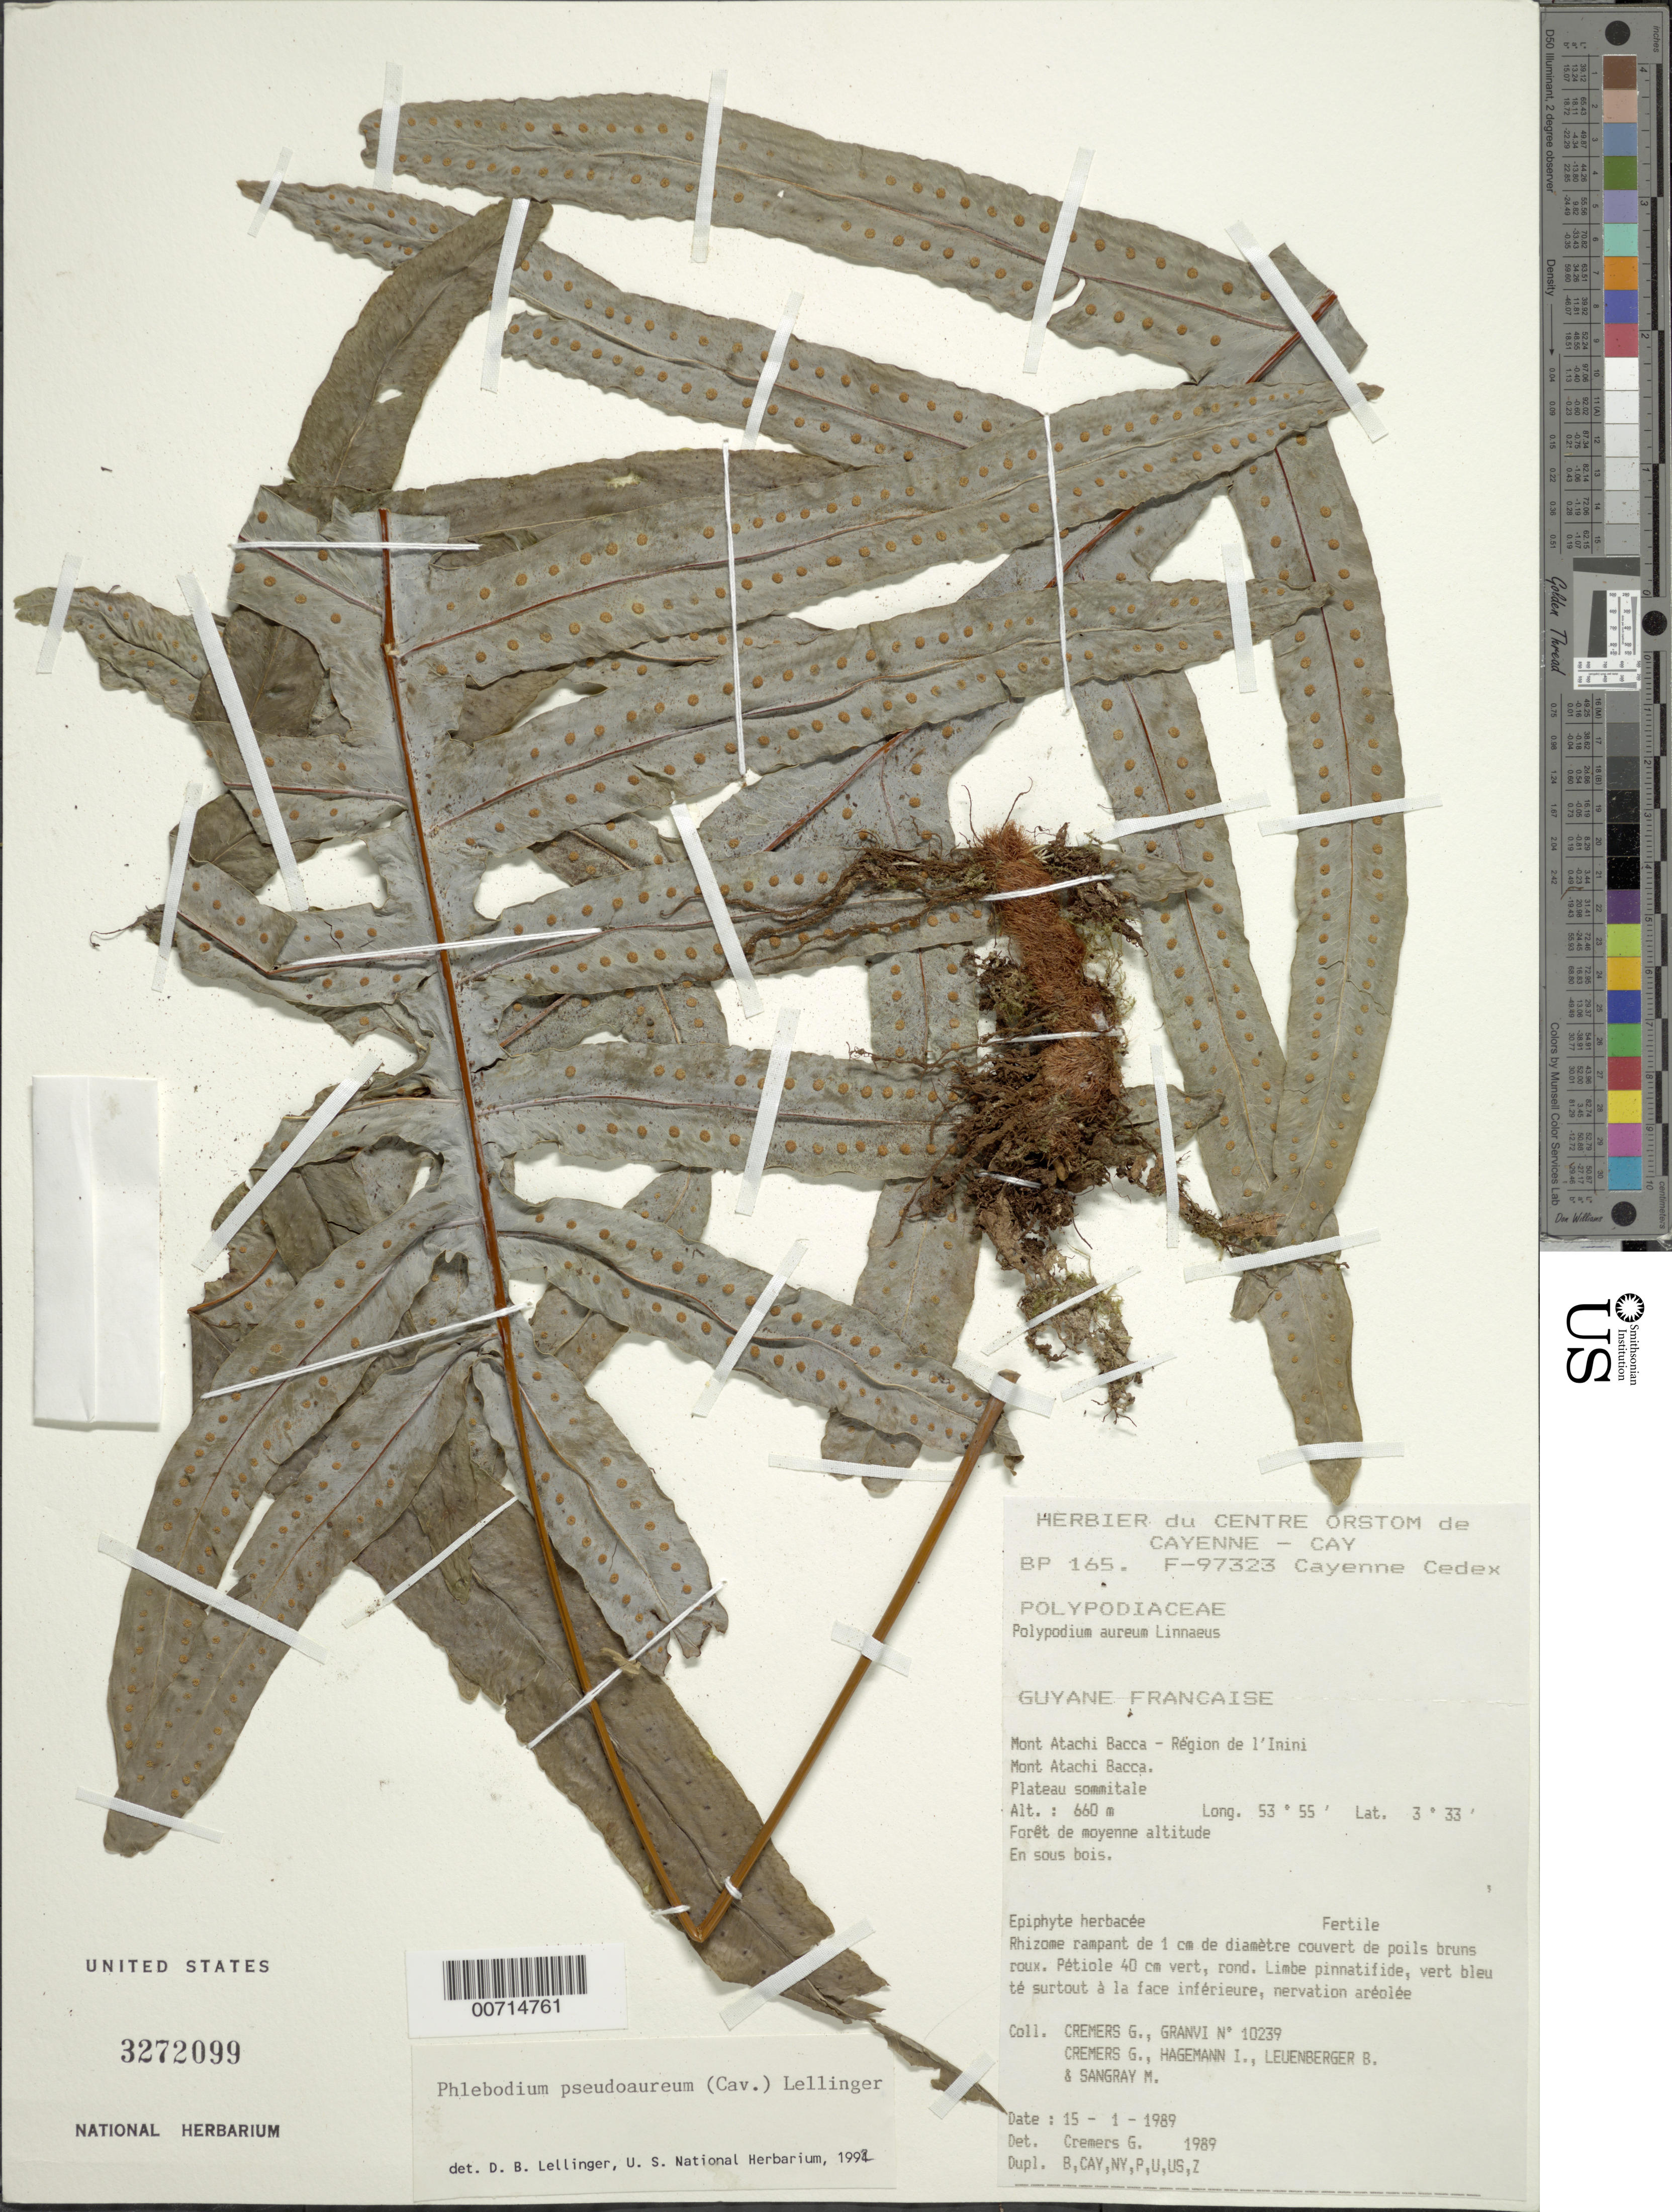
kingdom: Plantae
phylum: Tracheophyta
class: Polypodiopsida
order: Polypodiales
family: Polypodiaceae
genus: Phlebodium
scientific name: Phlebodium pseudoaureum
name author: (Cav.) Lellinger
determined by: Lellinger, David B., (BOT), Smithsonian Institution - National Museum of Natural History (UNITED STATES)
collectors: G. Cremers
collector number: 10239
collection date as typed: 15-Jan-89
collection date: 1989-01-15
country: French Guiana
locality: Mont Atachi Bacca, région de l'Inini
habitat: Forest, middle altitude; in understory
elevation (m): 660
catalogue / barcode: US 3272099